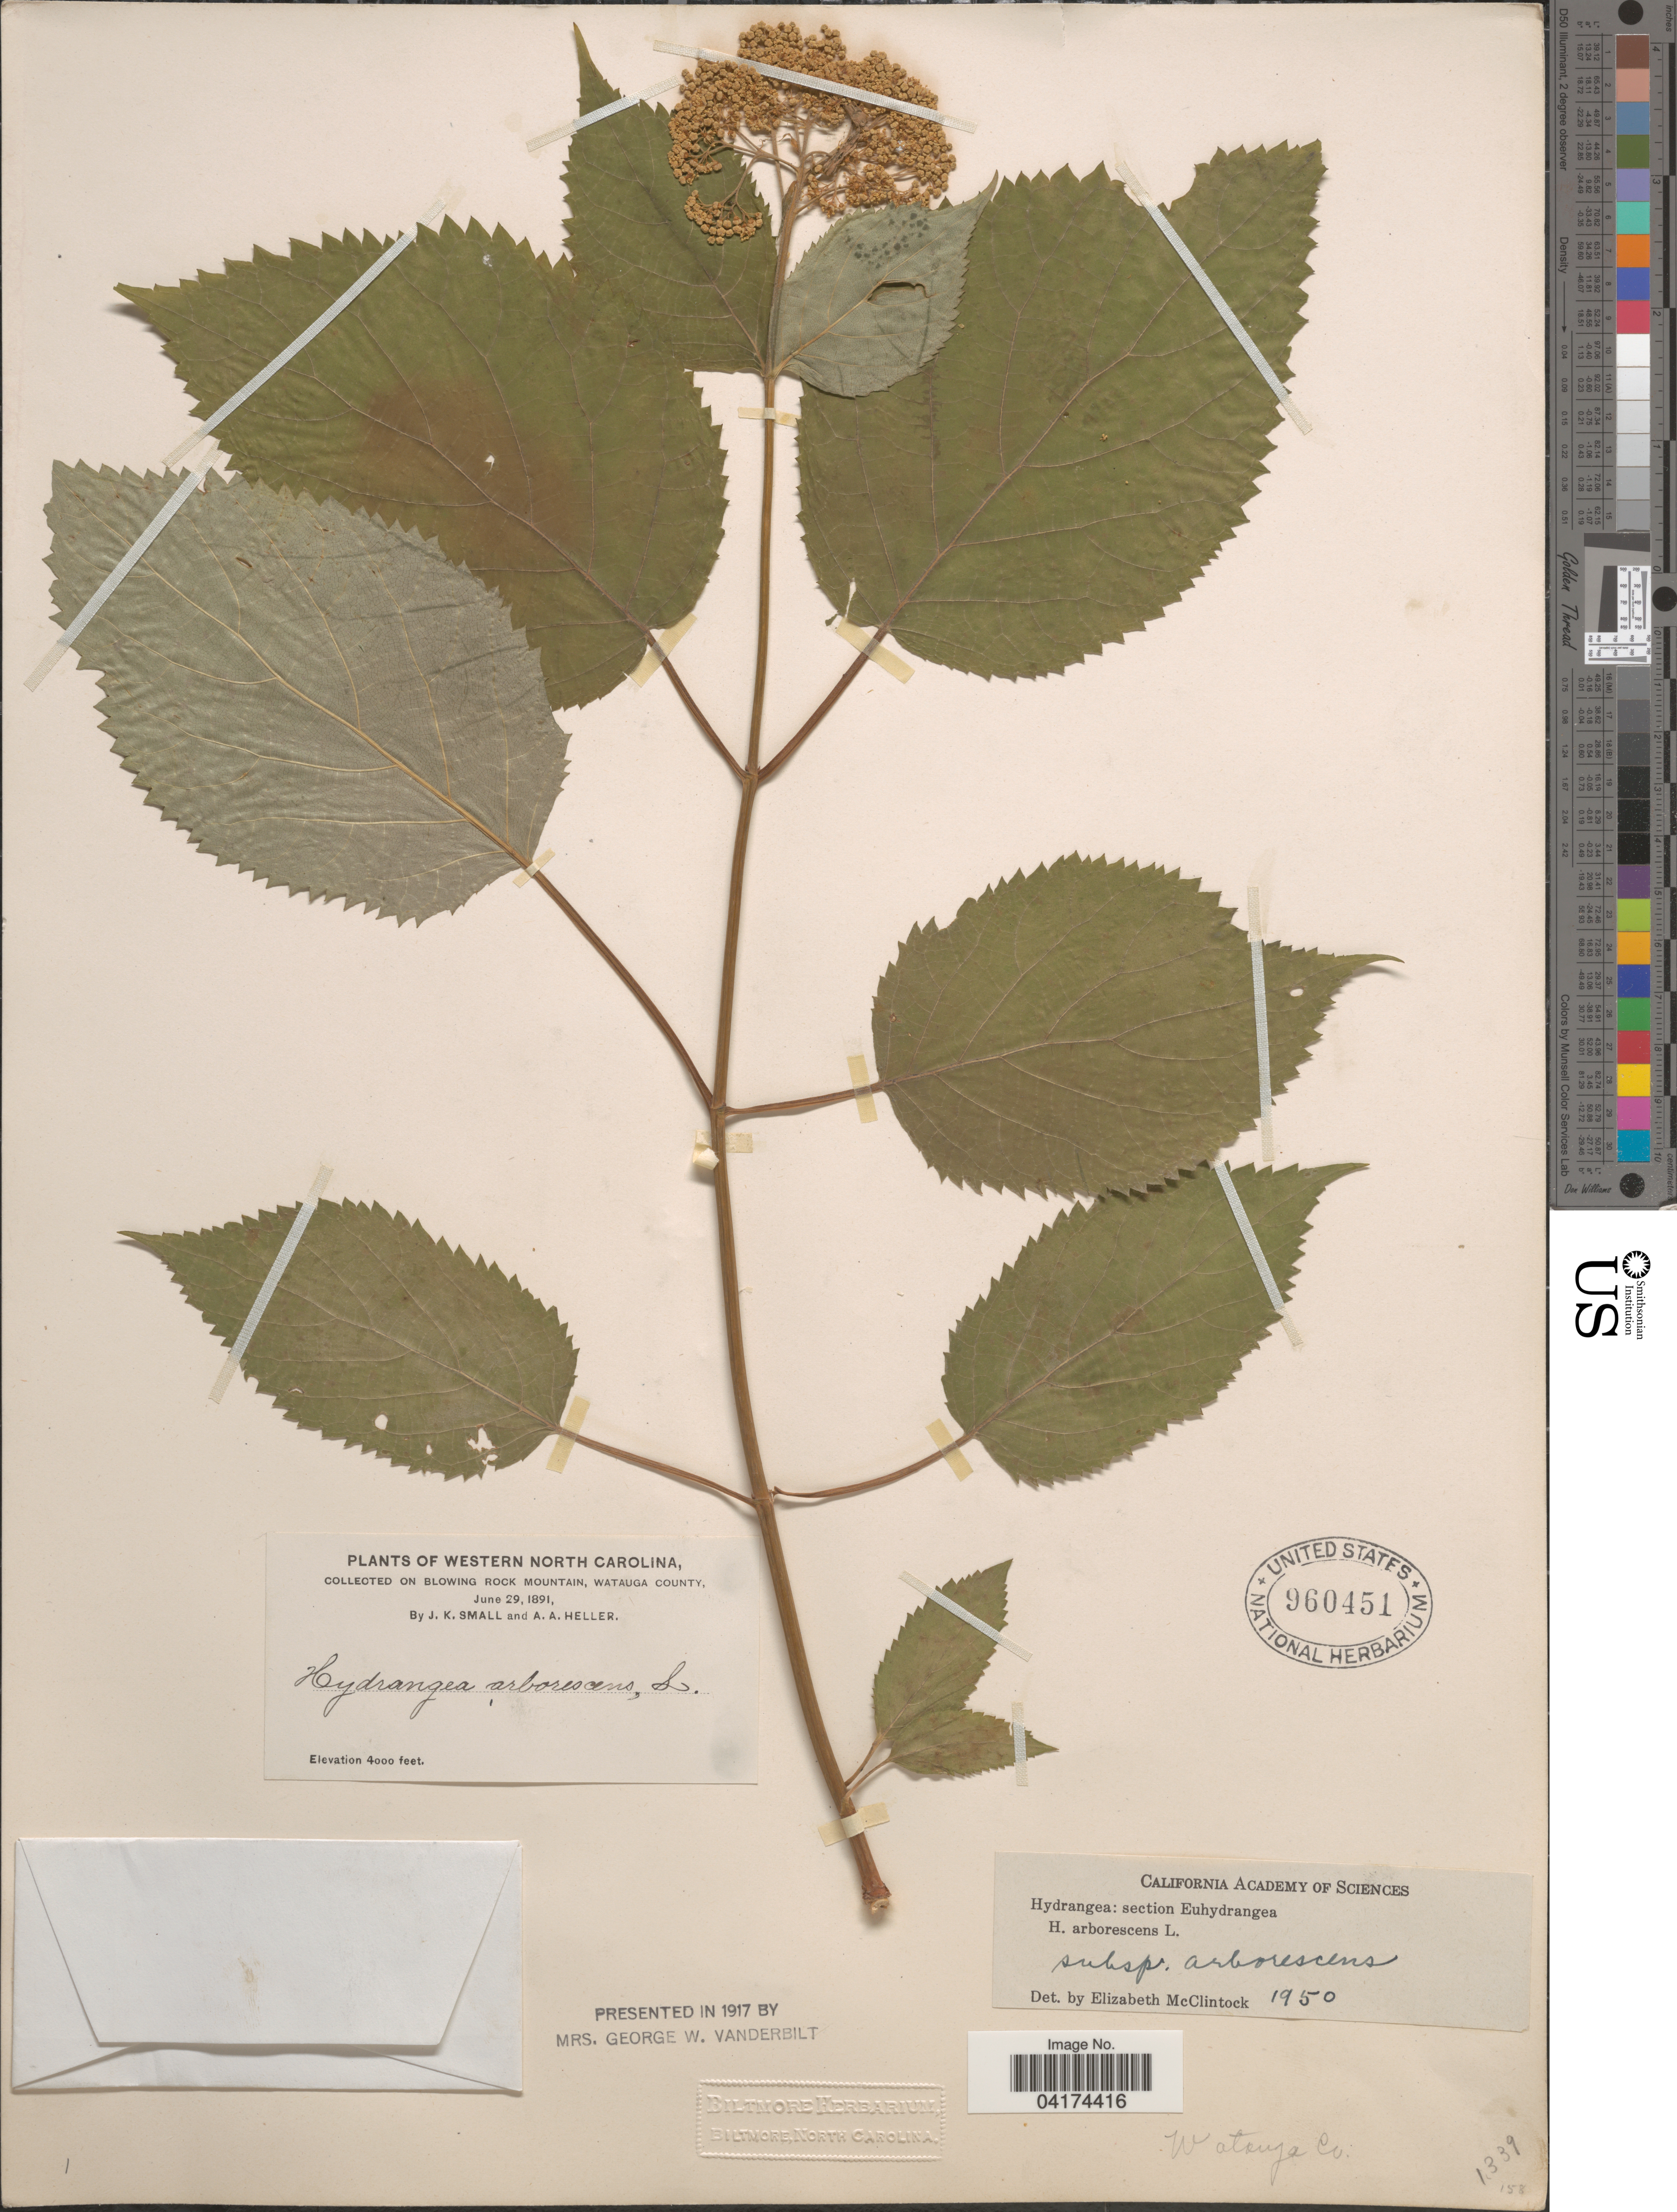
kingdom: Plantae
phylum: Tracheophyta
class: Magnoliopsida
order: Cornales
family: Hydrangeaceae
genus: Hydrangea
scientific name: Hydrangea arborescens subsp. arborescens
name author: L.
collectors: J. K. Small & A. A. Heller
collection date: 1891-06-29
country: United States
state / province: North Carolina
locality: Western North Carolina. Blowing Rock Mountain, Watauga County.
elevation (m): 1219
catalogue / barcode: US 960451